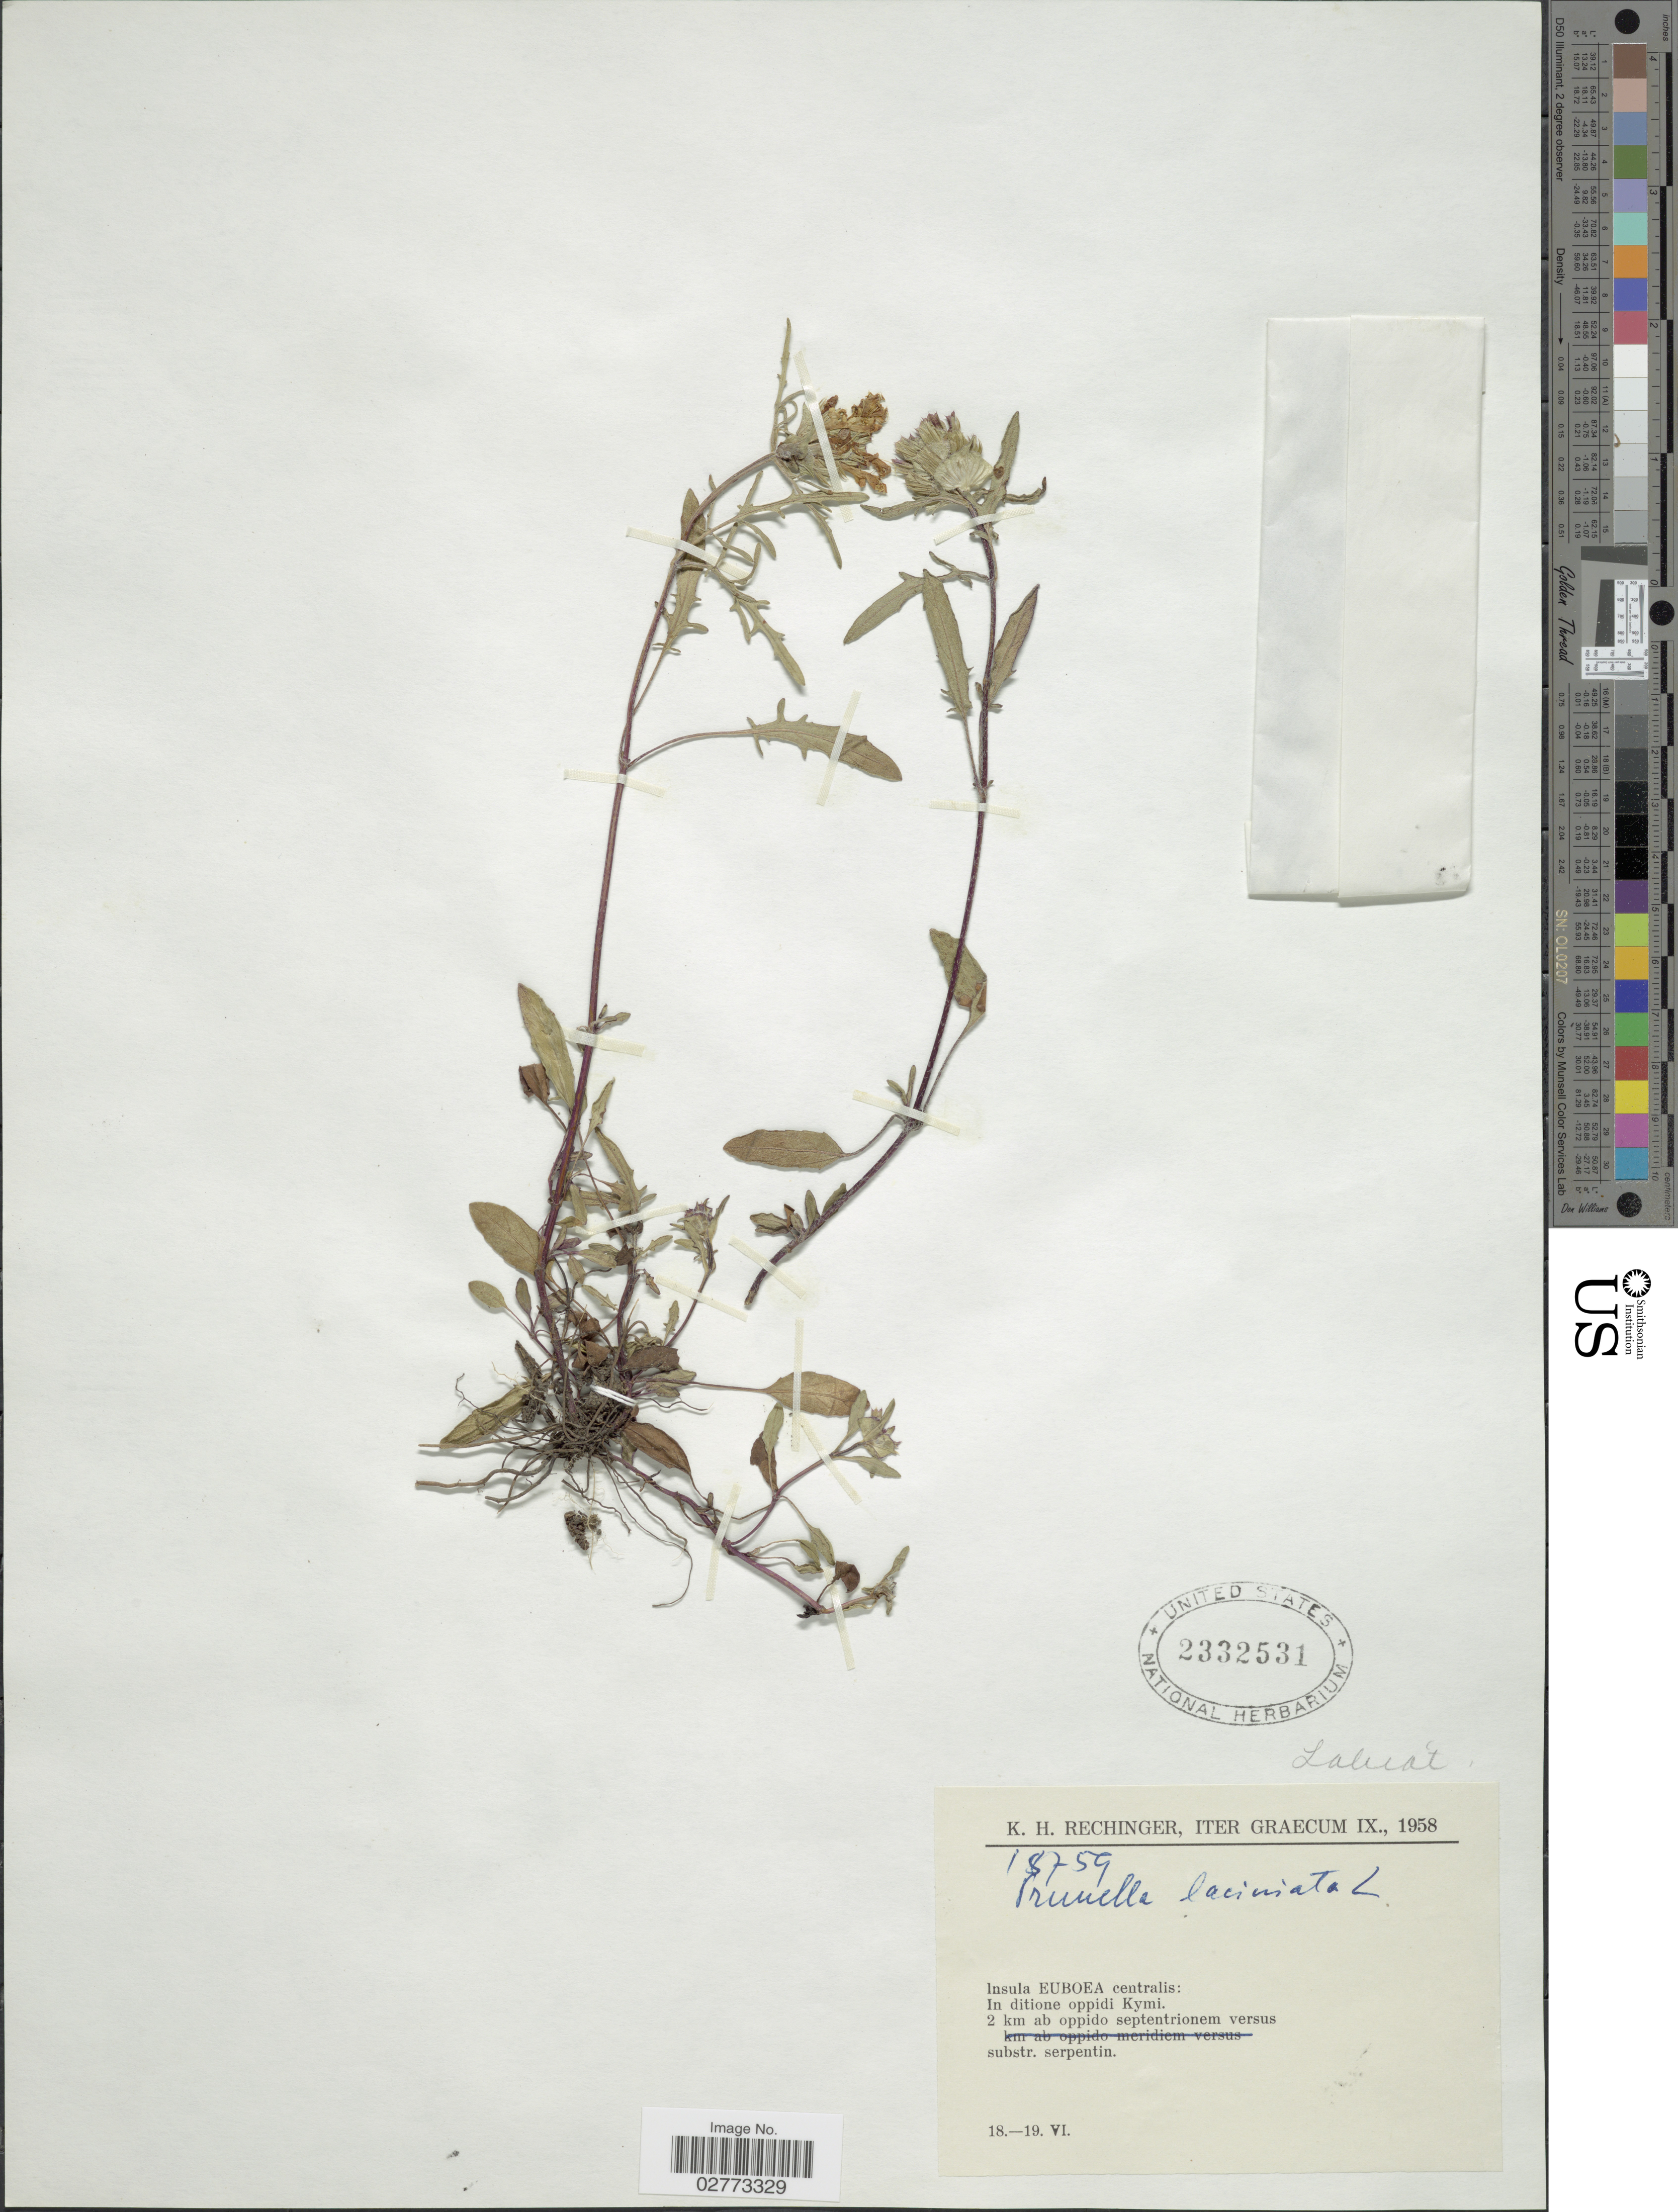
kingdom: Plantae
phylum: Tracheophyta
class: Magnoliopsida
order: Lamiales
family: Lamiaceae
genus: Prunella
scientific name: Prunella laciniata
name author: (L.) L.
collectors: K. H. Rechinger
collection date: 1958-06-18/1958-06-19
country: Greece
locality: Iter Graecum. Insula Euboea centralis: In ditione oppidi Kymi. 2 km ab oppidi Kymi. 2 km ab oppido septentrionem versus substr. serpentin.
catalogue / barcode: US 2332531